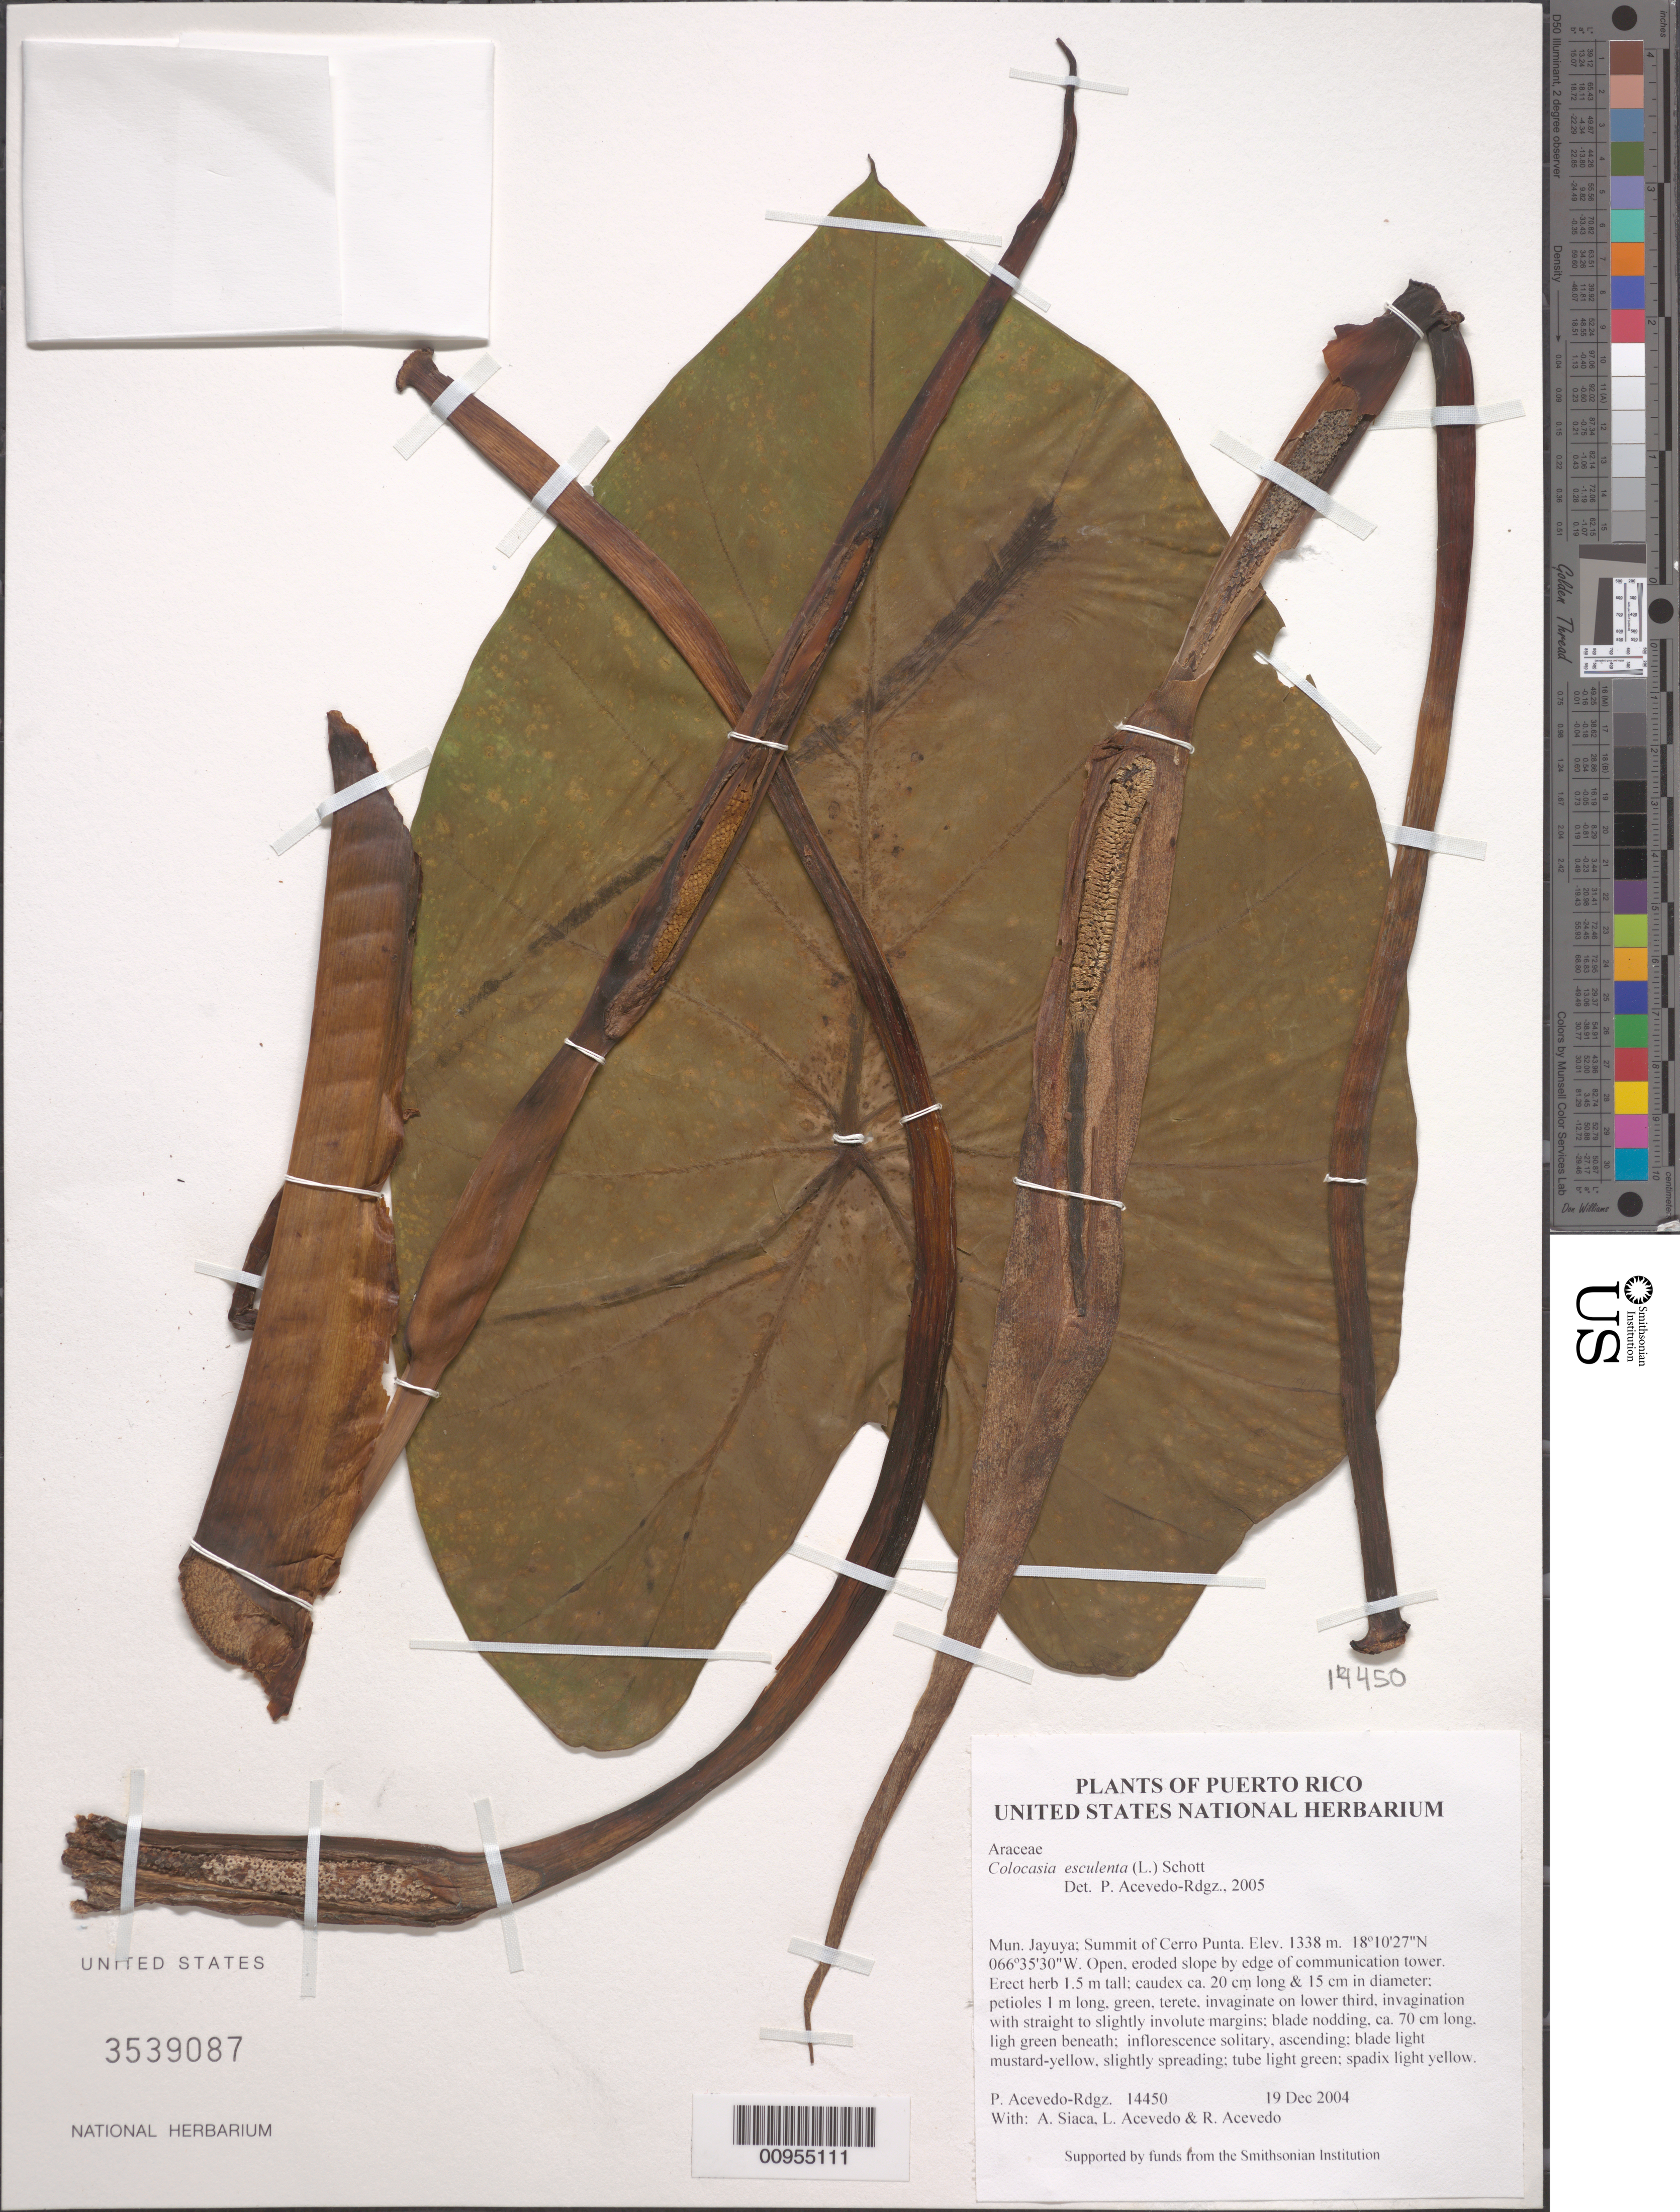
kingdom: Plantae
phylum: Tracheophyta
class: Liliopsida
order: Alismatales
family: Araceae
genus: Colocasia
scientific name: Colocasia esculenta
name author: (L.) Schott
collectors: P. Acevedo-Rodr., A. Siaca, L. Acevedo & R. Acevedo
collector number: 14450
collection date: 2004-12-19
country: Puerto Rico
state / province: Jayuya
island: Puerto Rico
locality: Mun. Jayuya: Summit of Cerro Punta.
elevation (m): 1338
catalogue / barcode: US 3539087